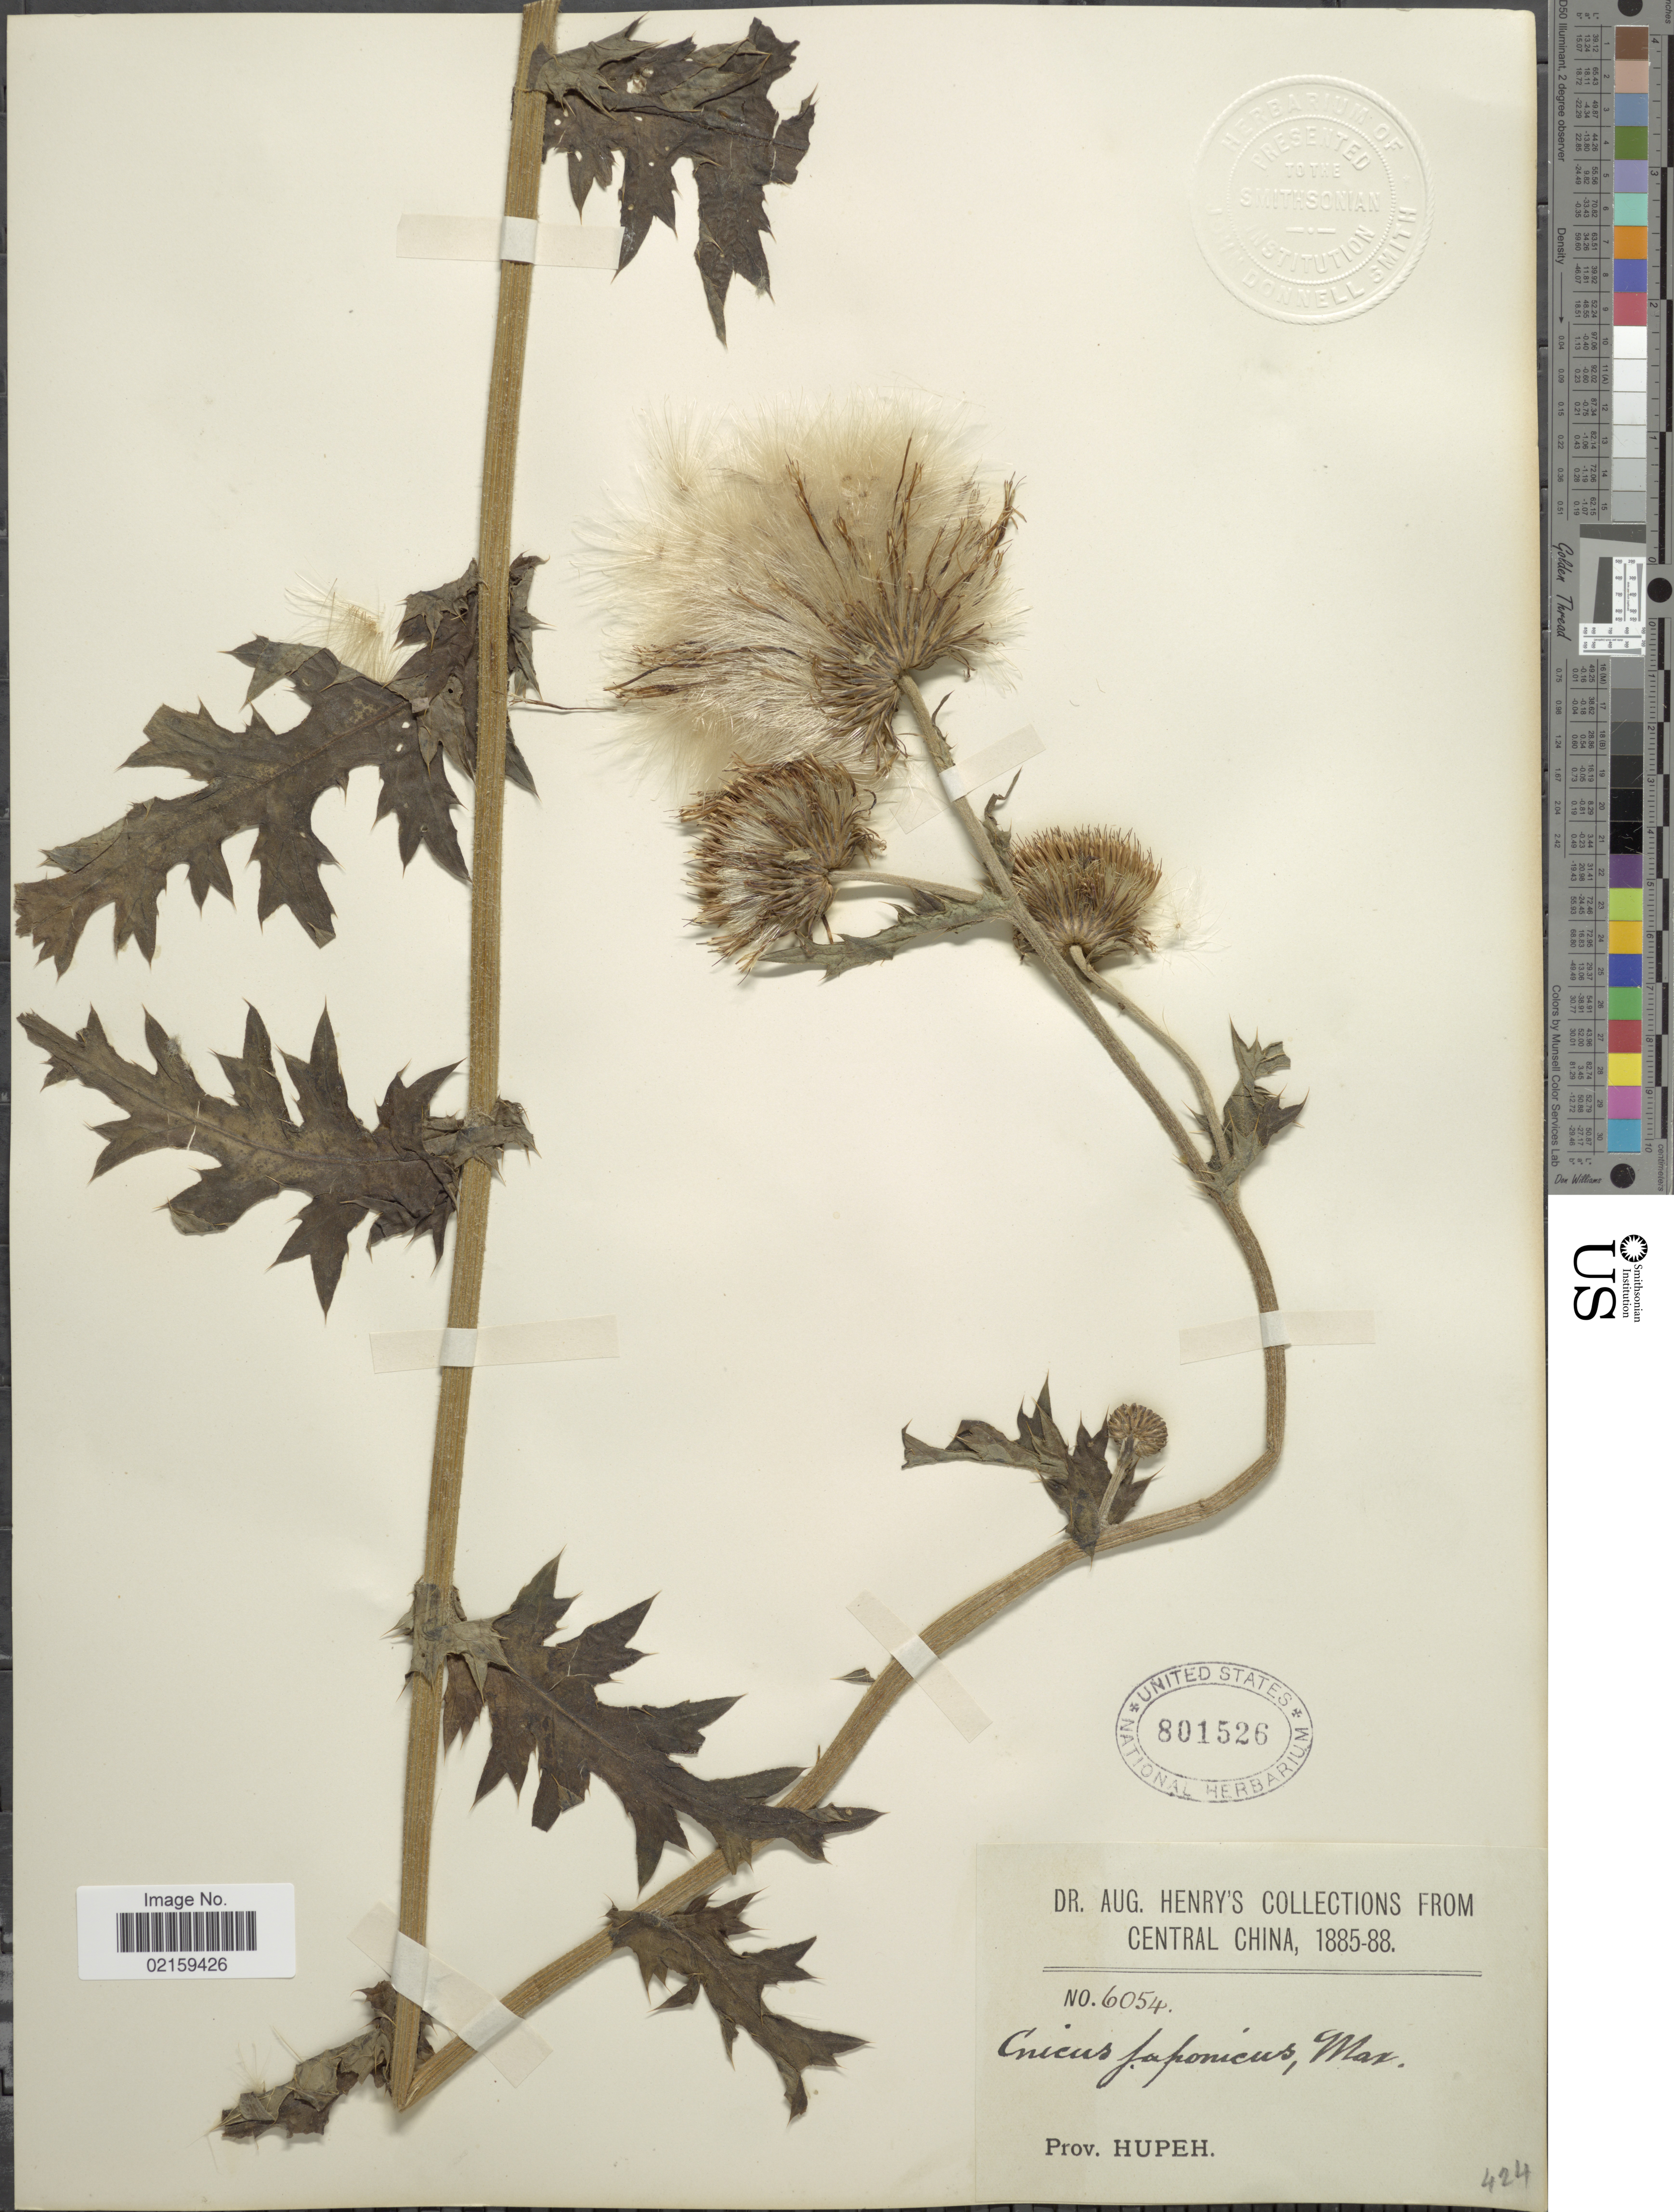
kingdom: Plantae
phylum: Tracheophyta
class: Magnoliopsida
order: Asterales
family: Asteraceae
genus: Cirsium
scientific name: Cirsium japonicum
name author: DC.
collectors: A. Henry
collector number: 6054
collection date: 1885/1888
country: China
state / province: Hubei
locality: Central China. Prov. Hupeh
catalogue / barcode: US 801526